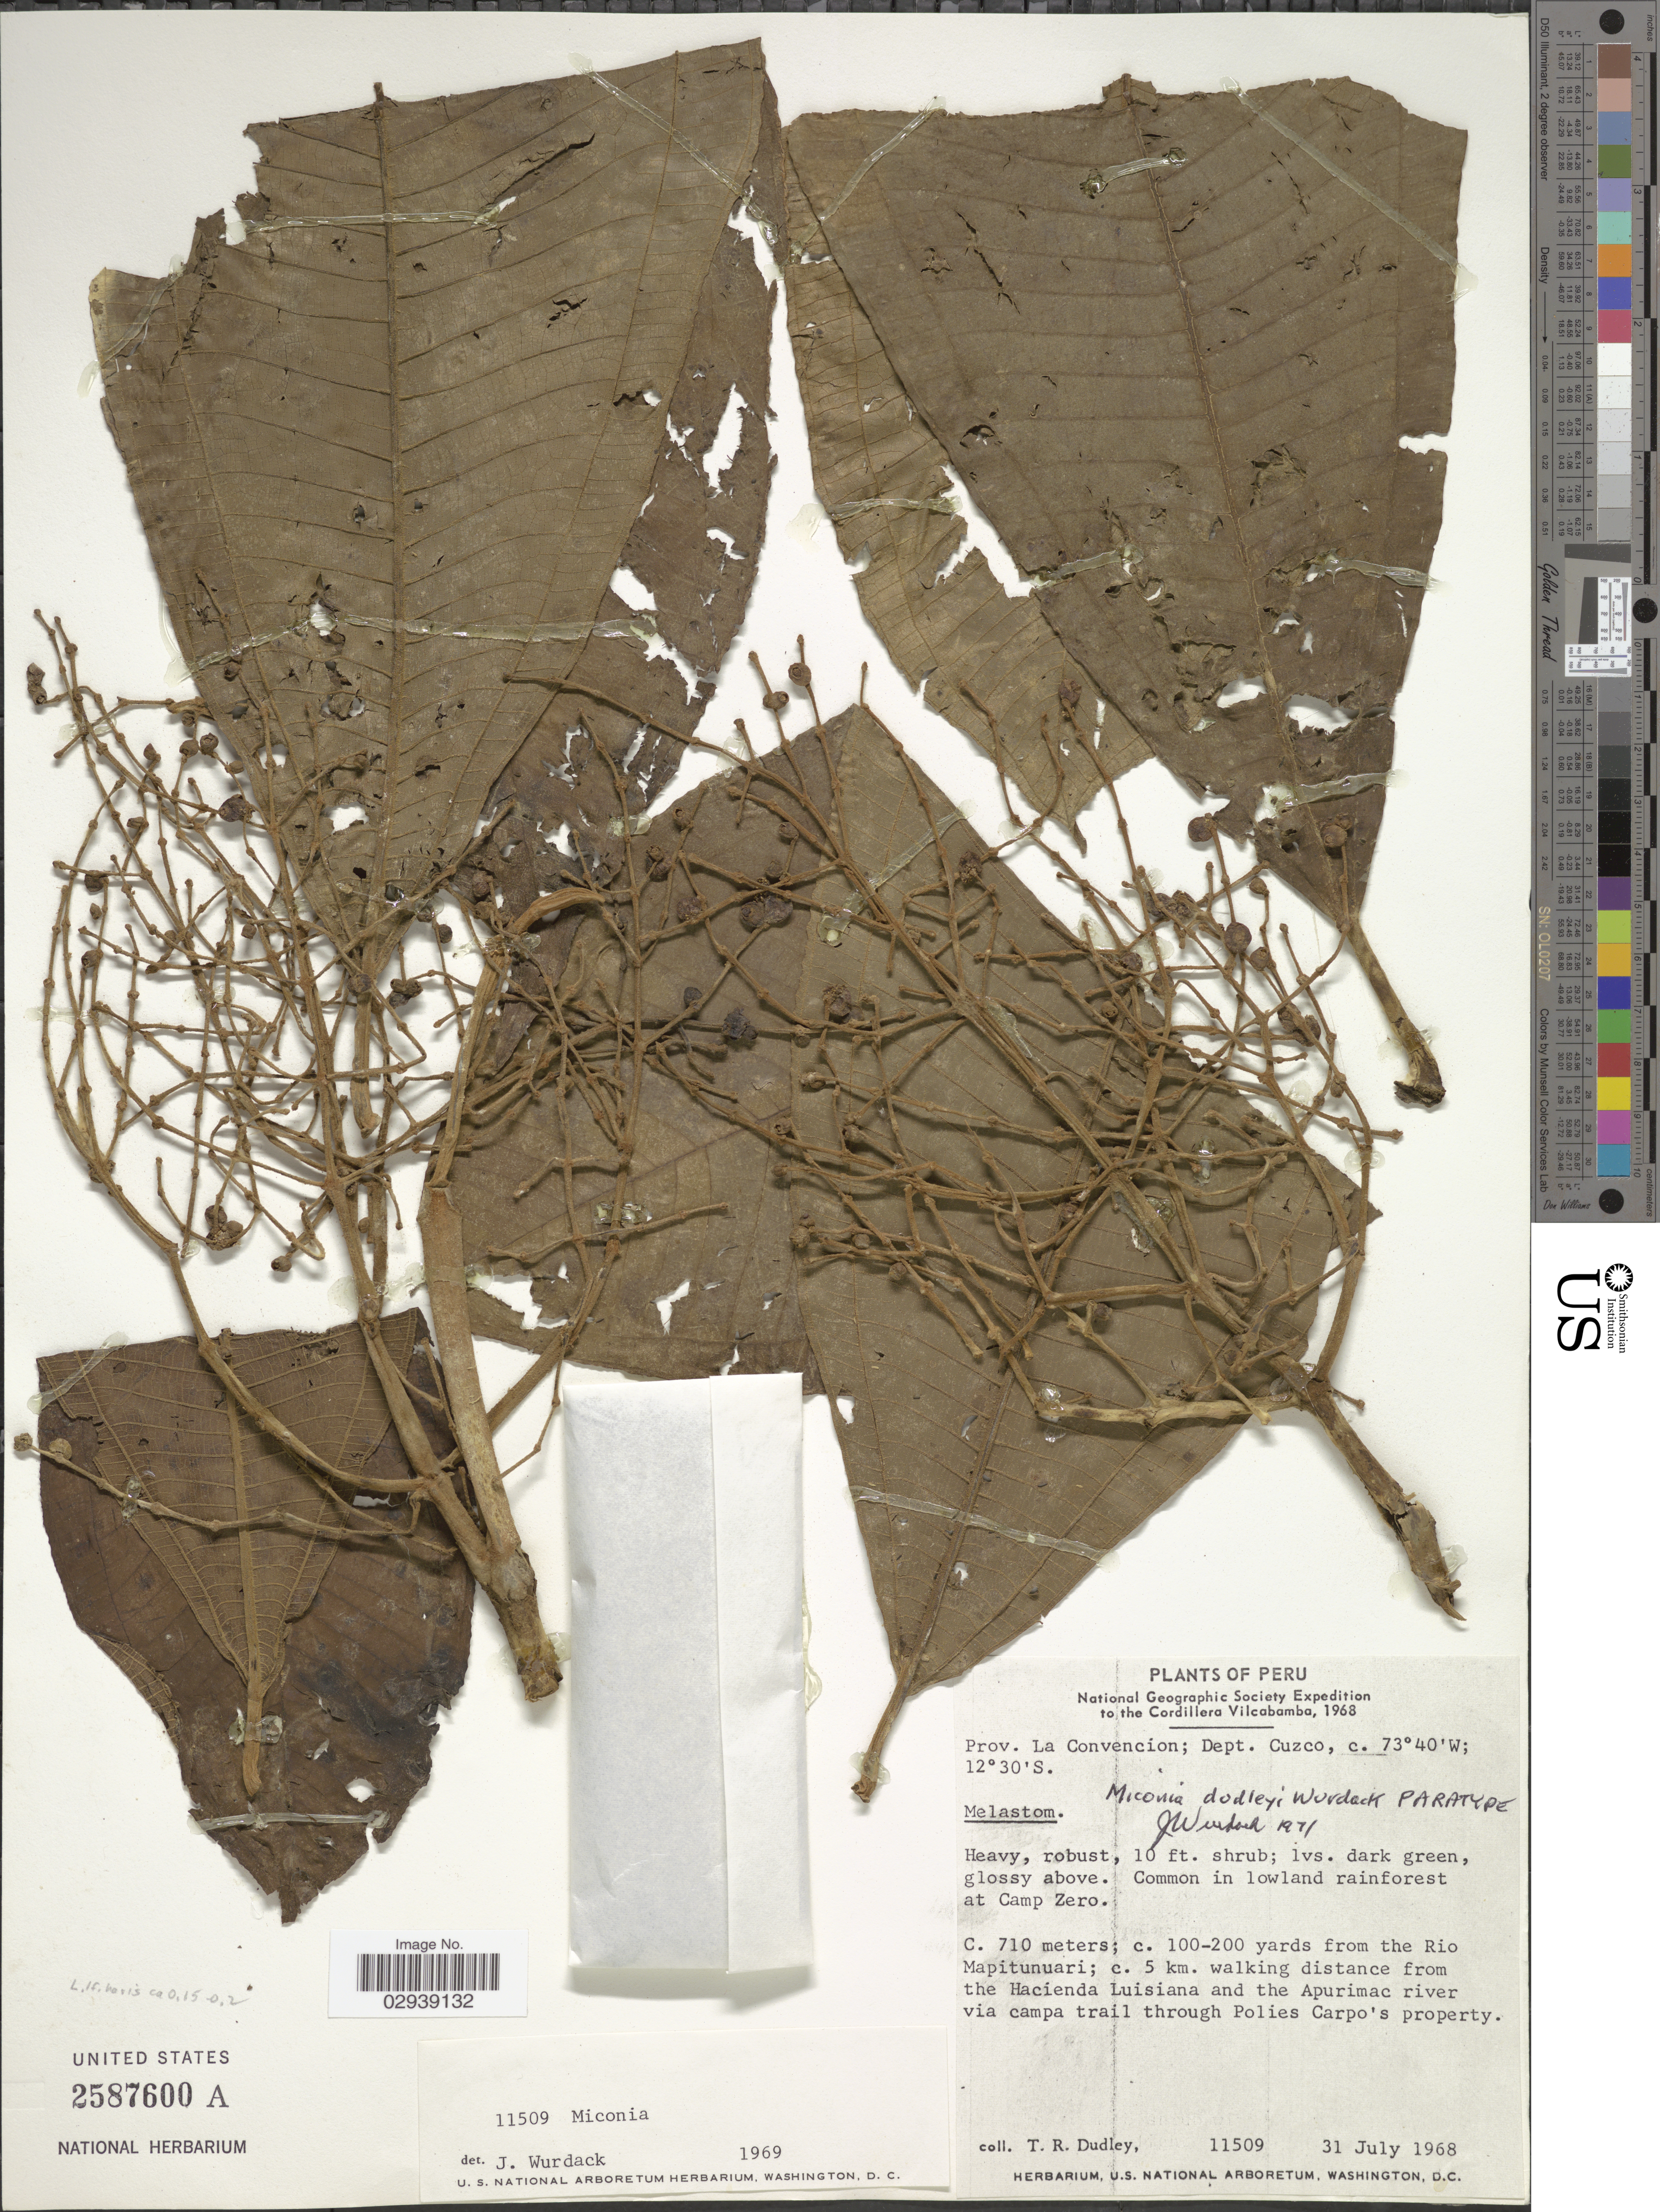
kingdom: Plantae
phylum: Tracheophyta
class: Magnoliopsida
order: Myrtales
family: Melastomataceae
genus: Miconia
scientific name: Miconia dudleyi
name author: Wurdack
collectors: T. R. Dudley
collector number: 11509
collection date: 1968-07-31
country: Peru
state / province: Cusco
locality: Cordillera Vilcabamba. Prov. La Convencíon; Dept. Cuzco, c. 100-200 yards from the Rio Mapitunuari; c. 5 km. walking distance from the Hacienda Luisiana and the Apurimac river via campa trail through Polies Carpo's property.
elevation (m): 710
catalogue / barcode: US 2587600A